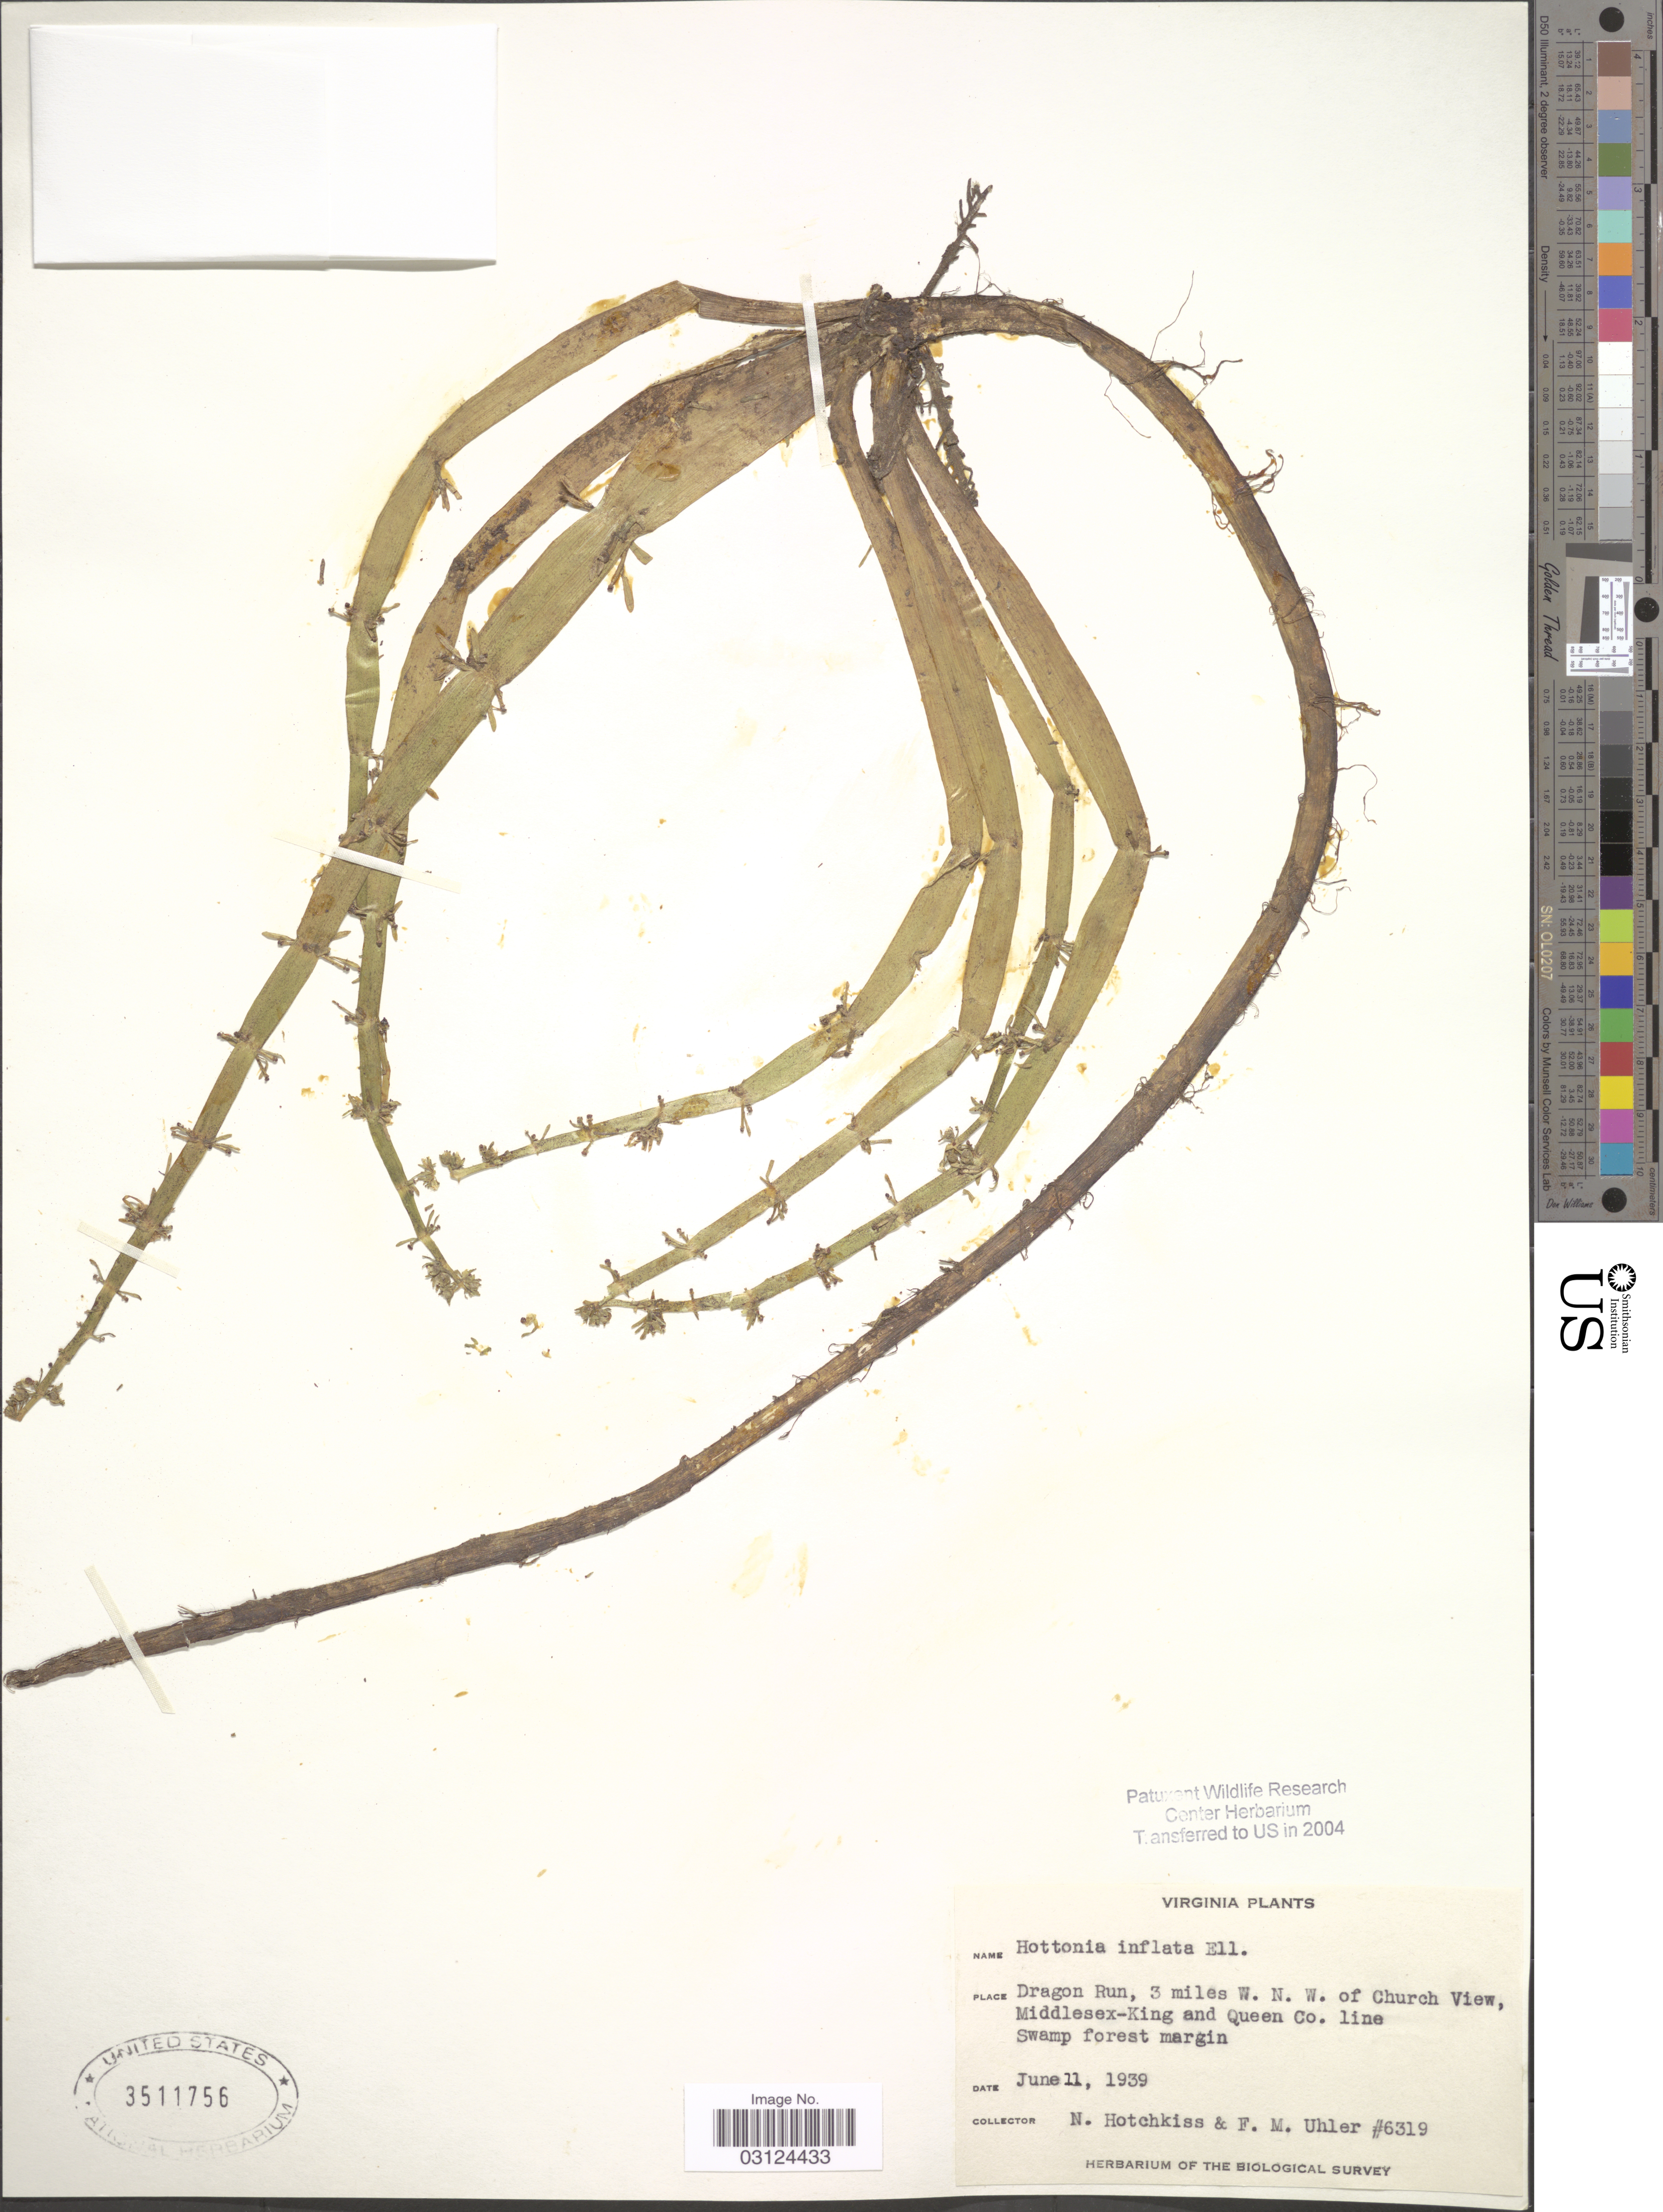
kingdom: Plantae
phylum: Tracheophyta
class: Magnoliopsida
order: Ericales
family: Primulaceae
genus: Hottonia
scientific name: Hottonia inflata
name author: Elliott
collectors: N. Hotchkiss & F. M. Uhler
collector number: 6319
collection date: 1939-06-11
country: United States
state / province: Virginia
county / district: King and Queen / Middlesex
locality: Dragon Run, 3 miles W. N. W. of Church View, Middlesex-King and Queen Co.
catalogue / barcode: US 3511756